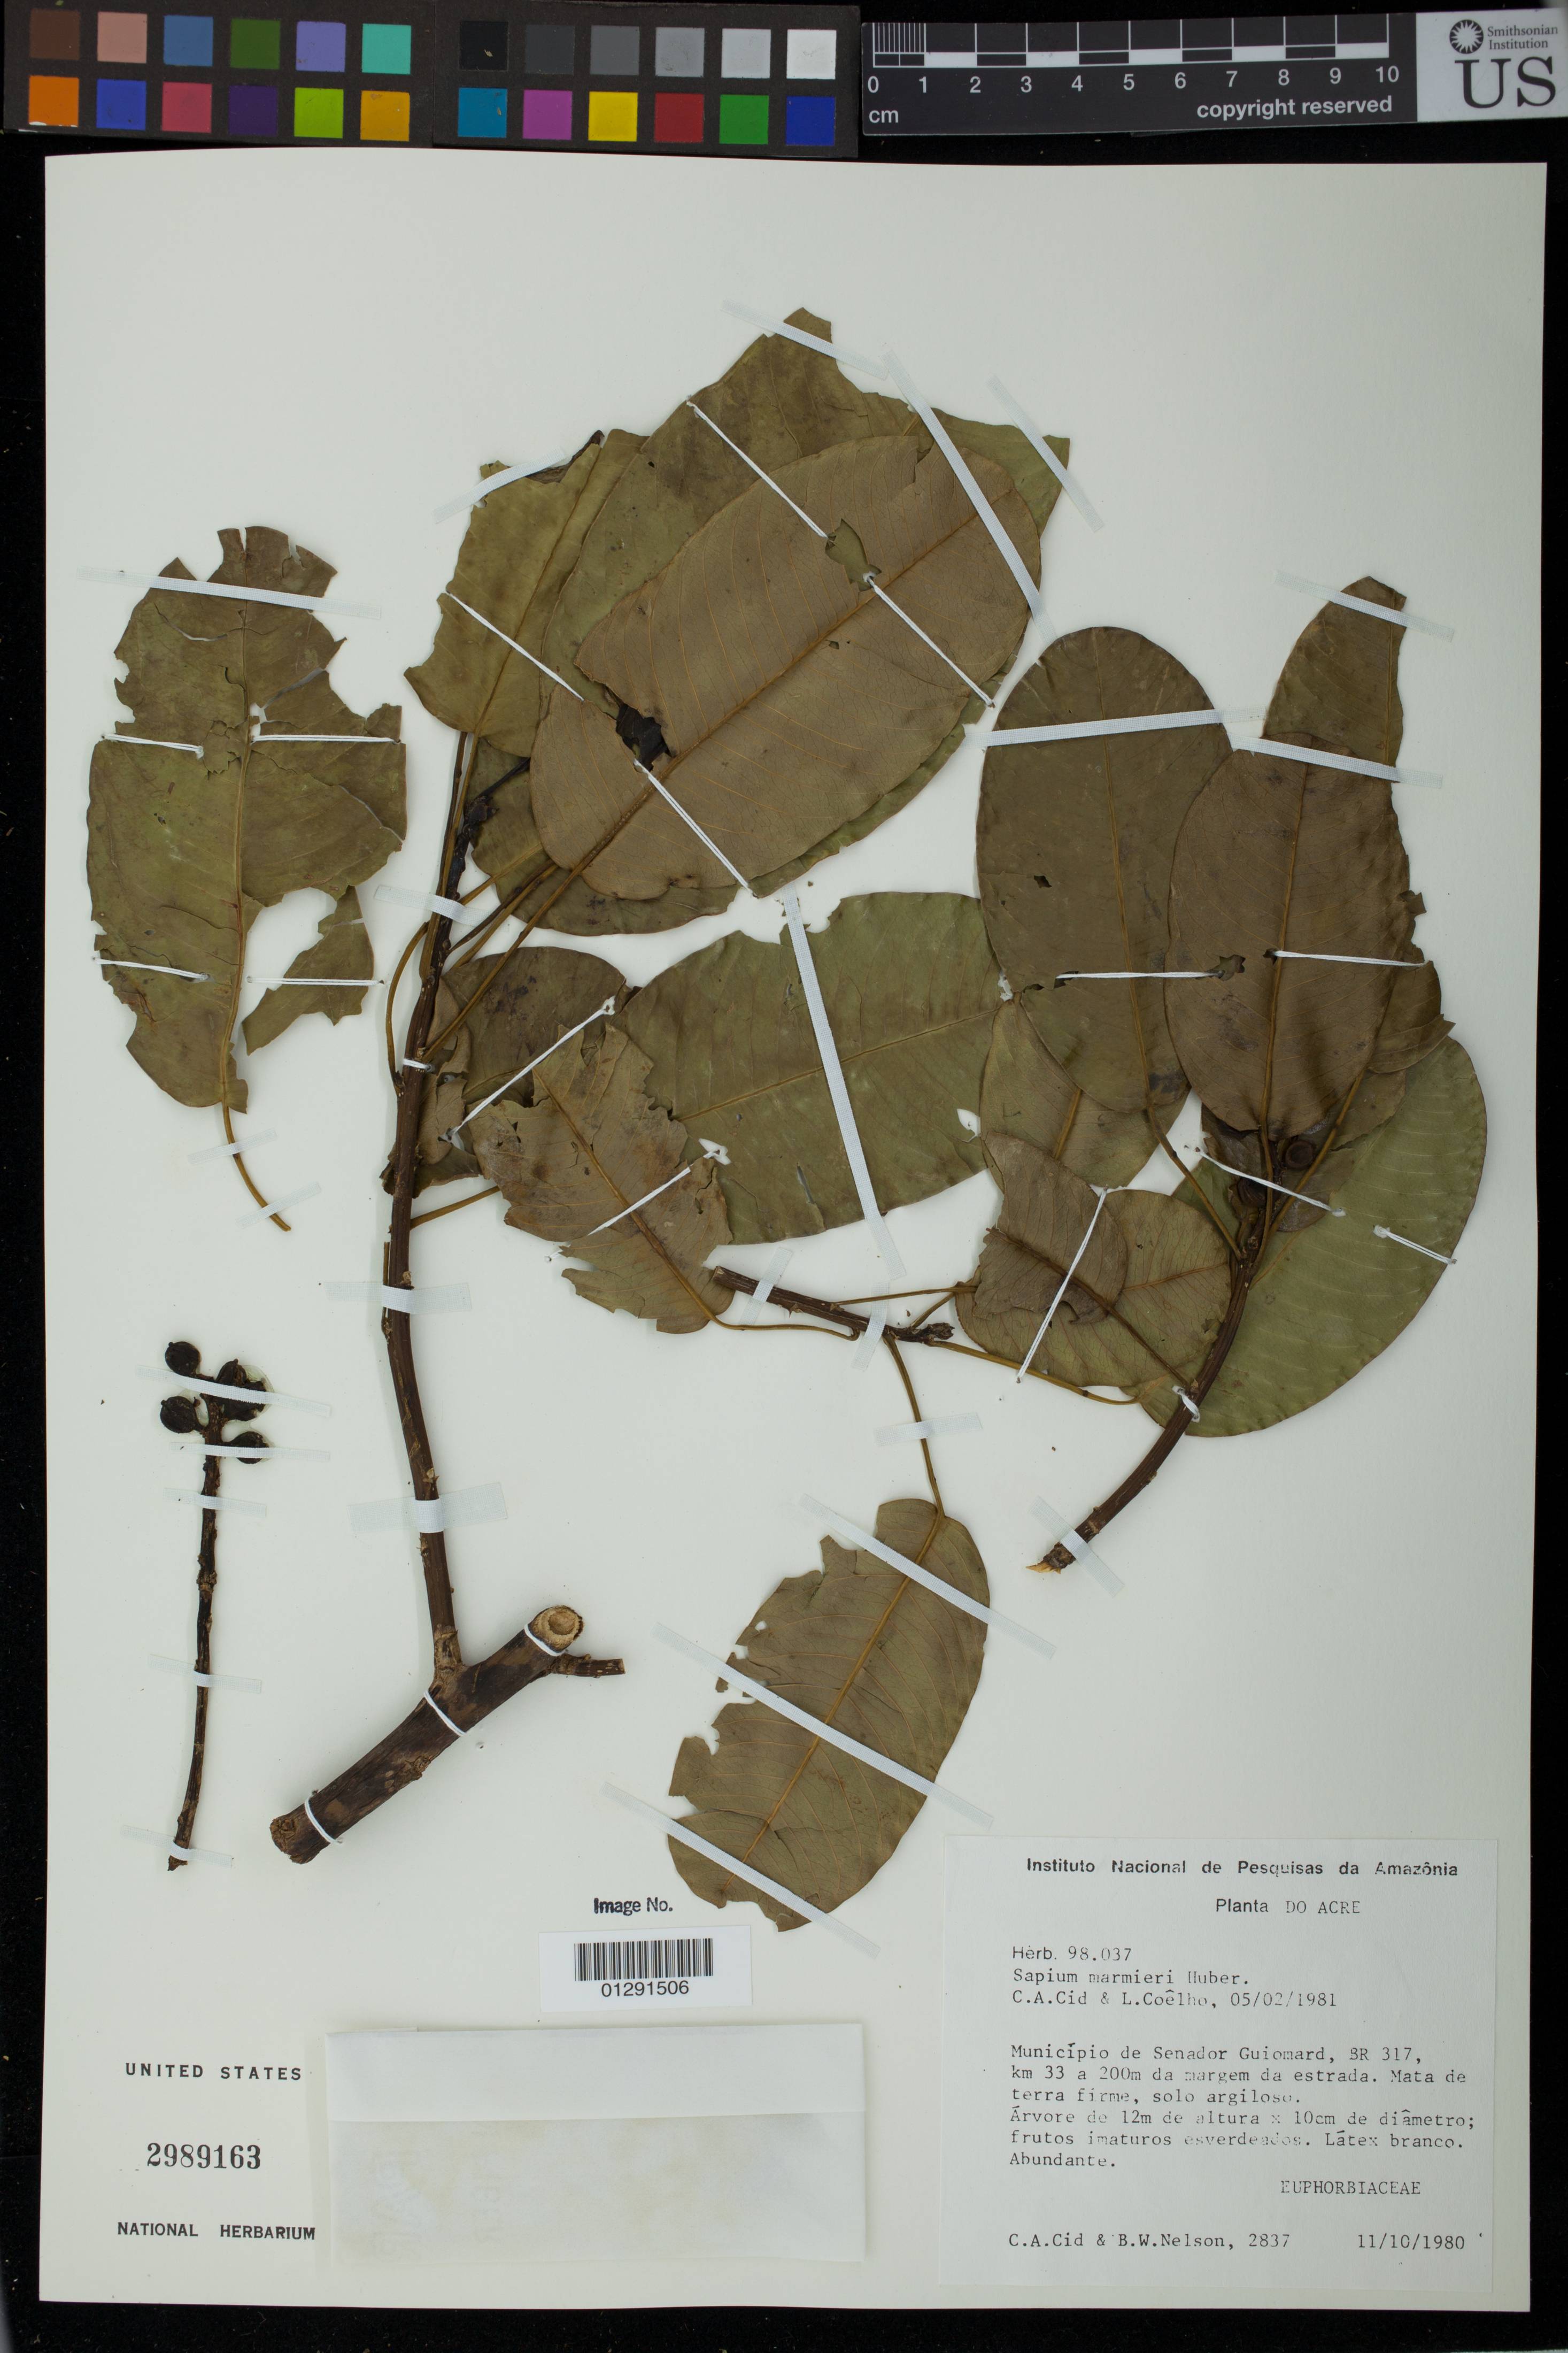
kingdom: Plantae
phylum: Tracheophyta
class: Magnoliopsida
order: Malpighiales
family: Euphorbiaceae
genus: Sapium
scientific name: Sapium marmieri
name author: Huber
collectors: C. A. Cid Ferreira & B. W. Nelson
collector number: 2837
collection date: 1980-11-10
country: Brazil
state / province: Acre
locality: Municipio de Senador Guiomard, BR 317, kilometer 22, a 200 meters da margem da Estrada.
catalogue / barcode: US 2989163